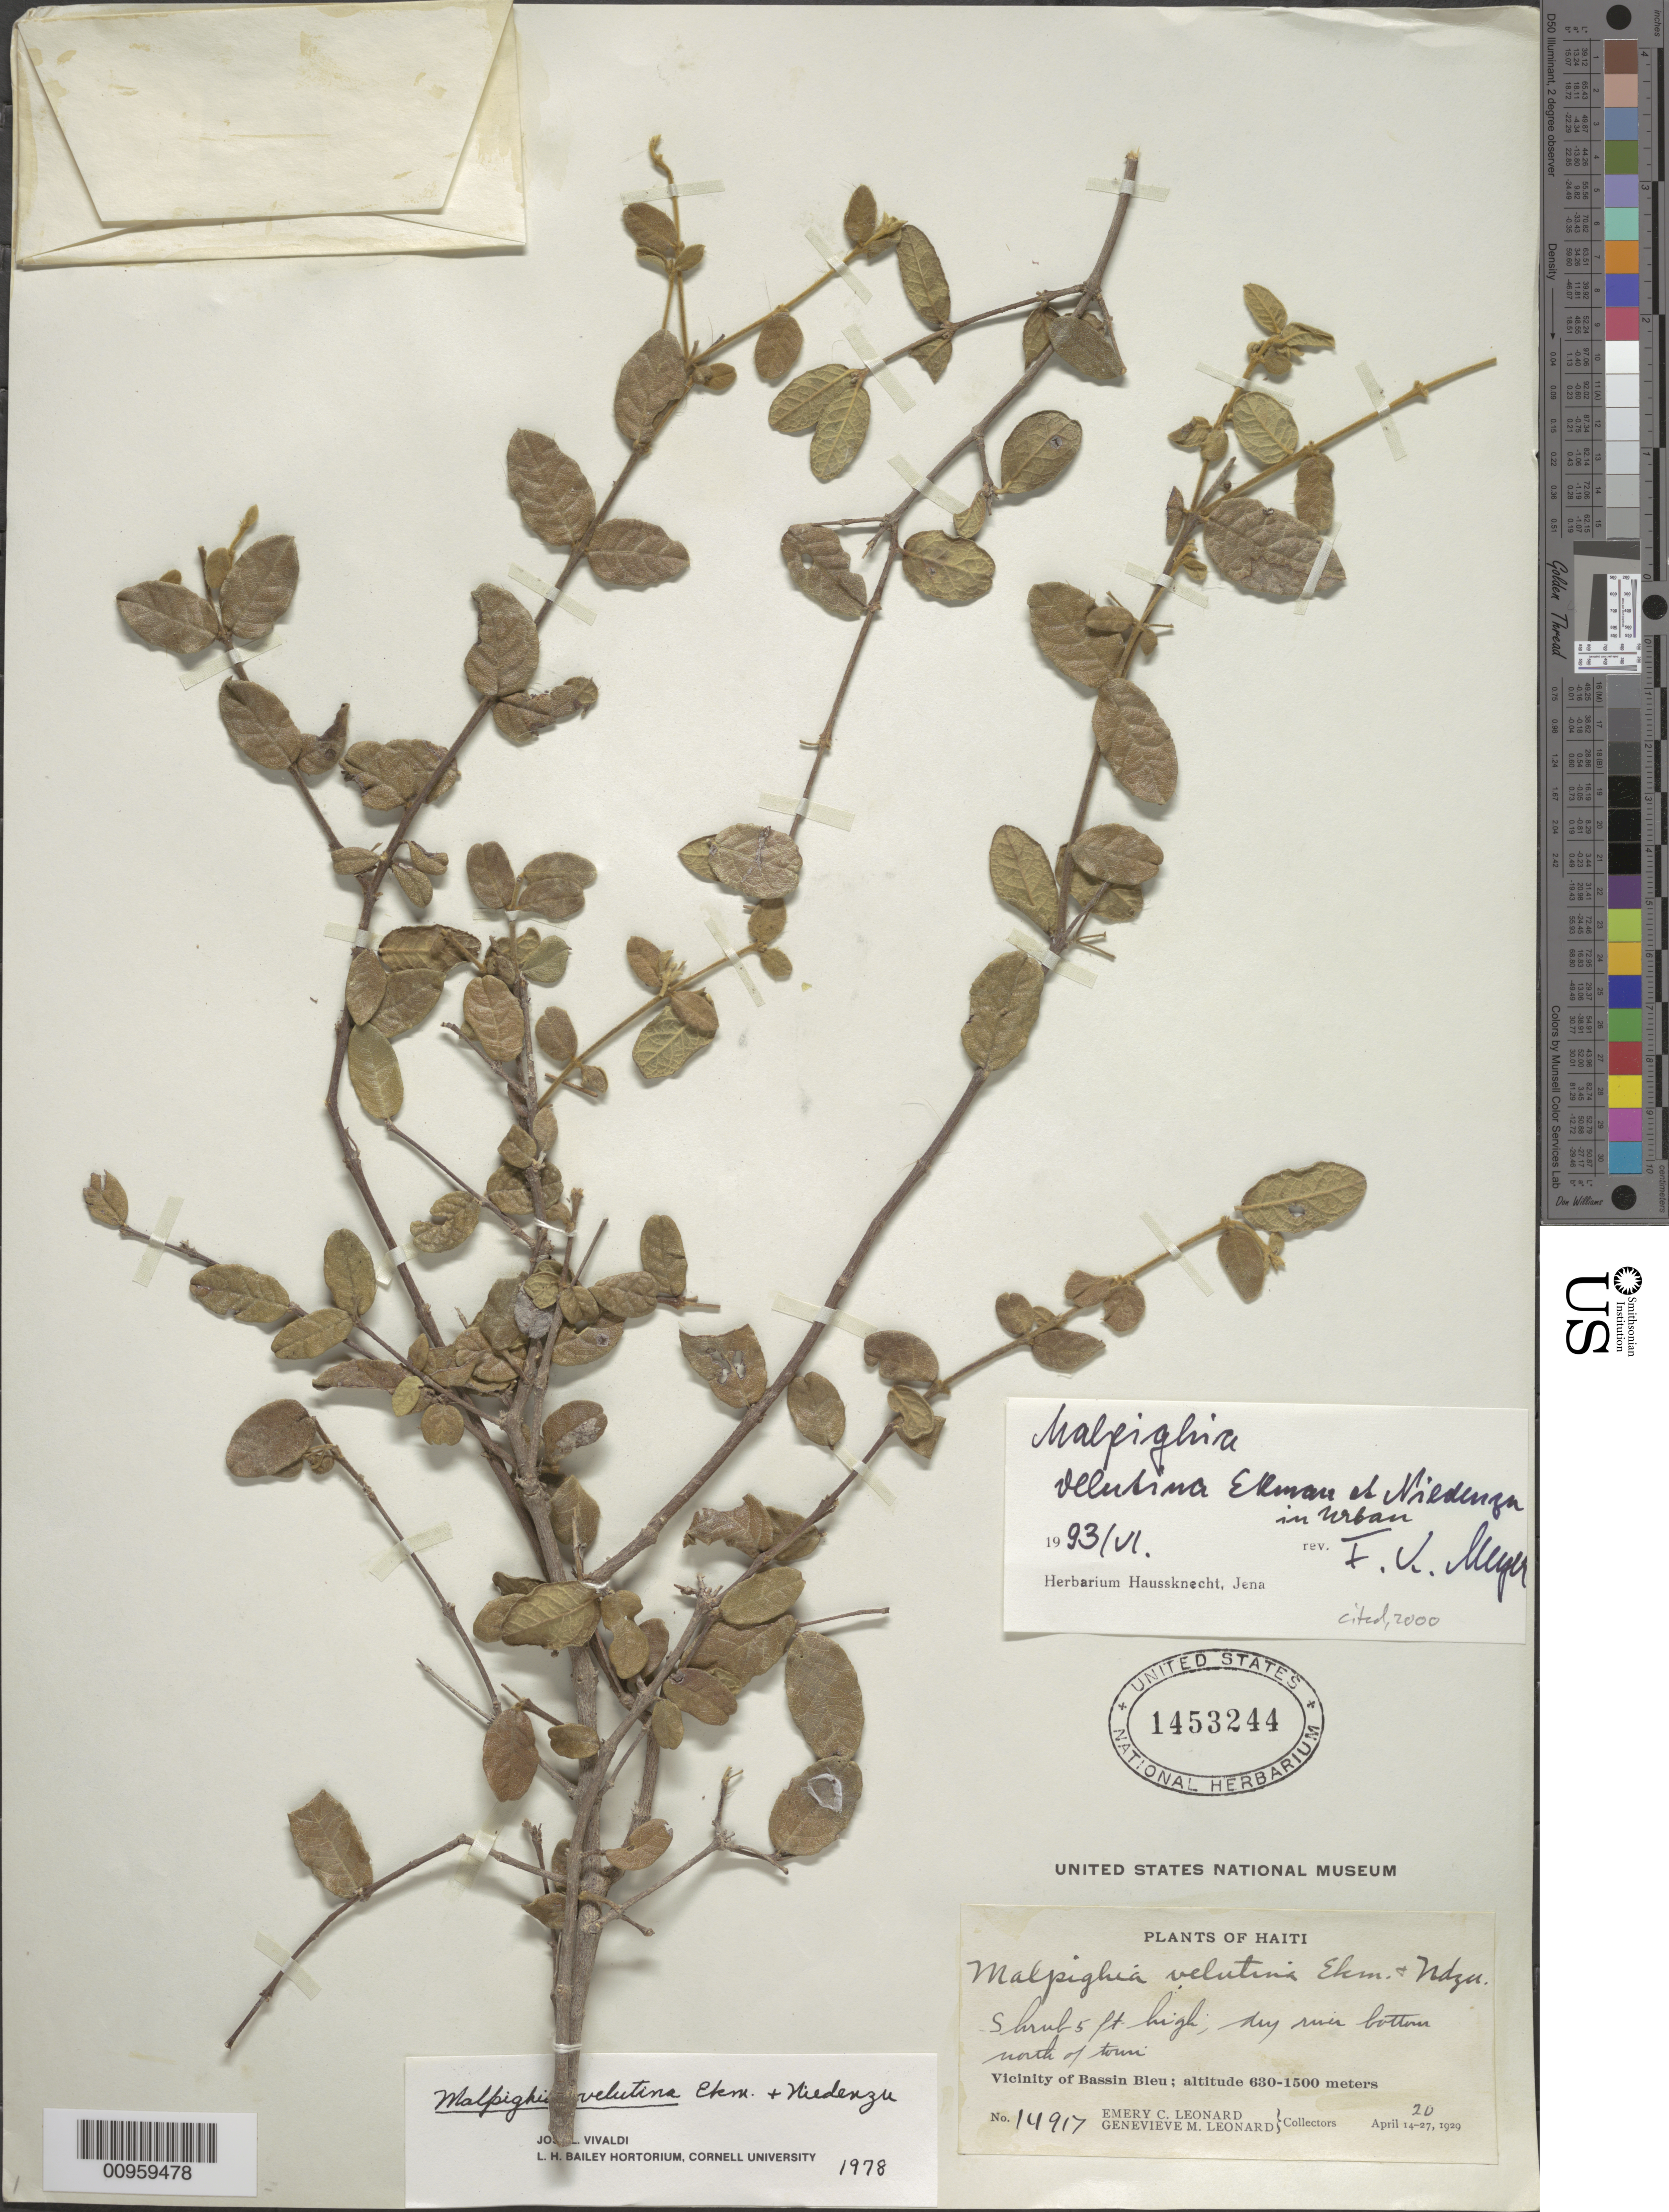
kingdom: Plantae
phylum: Tracheophyta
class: Magnoliopsida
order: Malpighiales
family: Malpighiaceae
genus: Malpighia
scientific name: Malpighia velutina subsp. velutina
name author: Ekman & Urb.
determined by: Meyer, F. K.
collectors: E. C. Leonard & G. M. Leonard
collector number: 14917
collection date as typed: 20 Apr 1929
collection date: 1929-04-20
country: Haiti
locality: Vicinity of Bassin Bleu, N of town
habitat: Dry river bottom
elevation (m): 630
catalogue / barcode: US 1453244